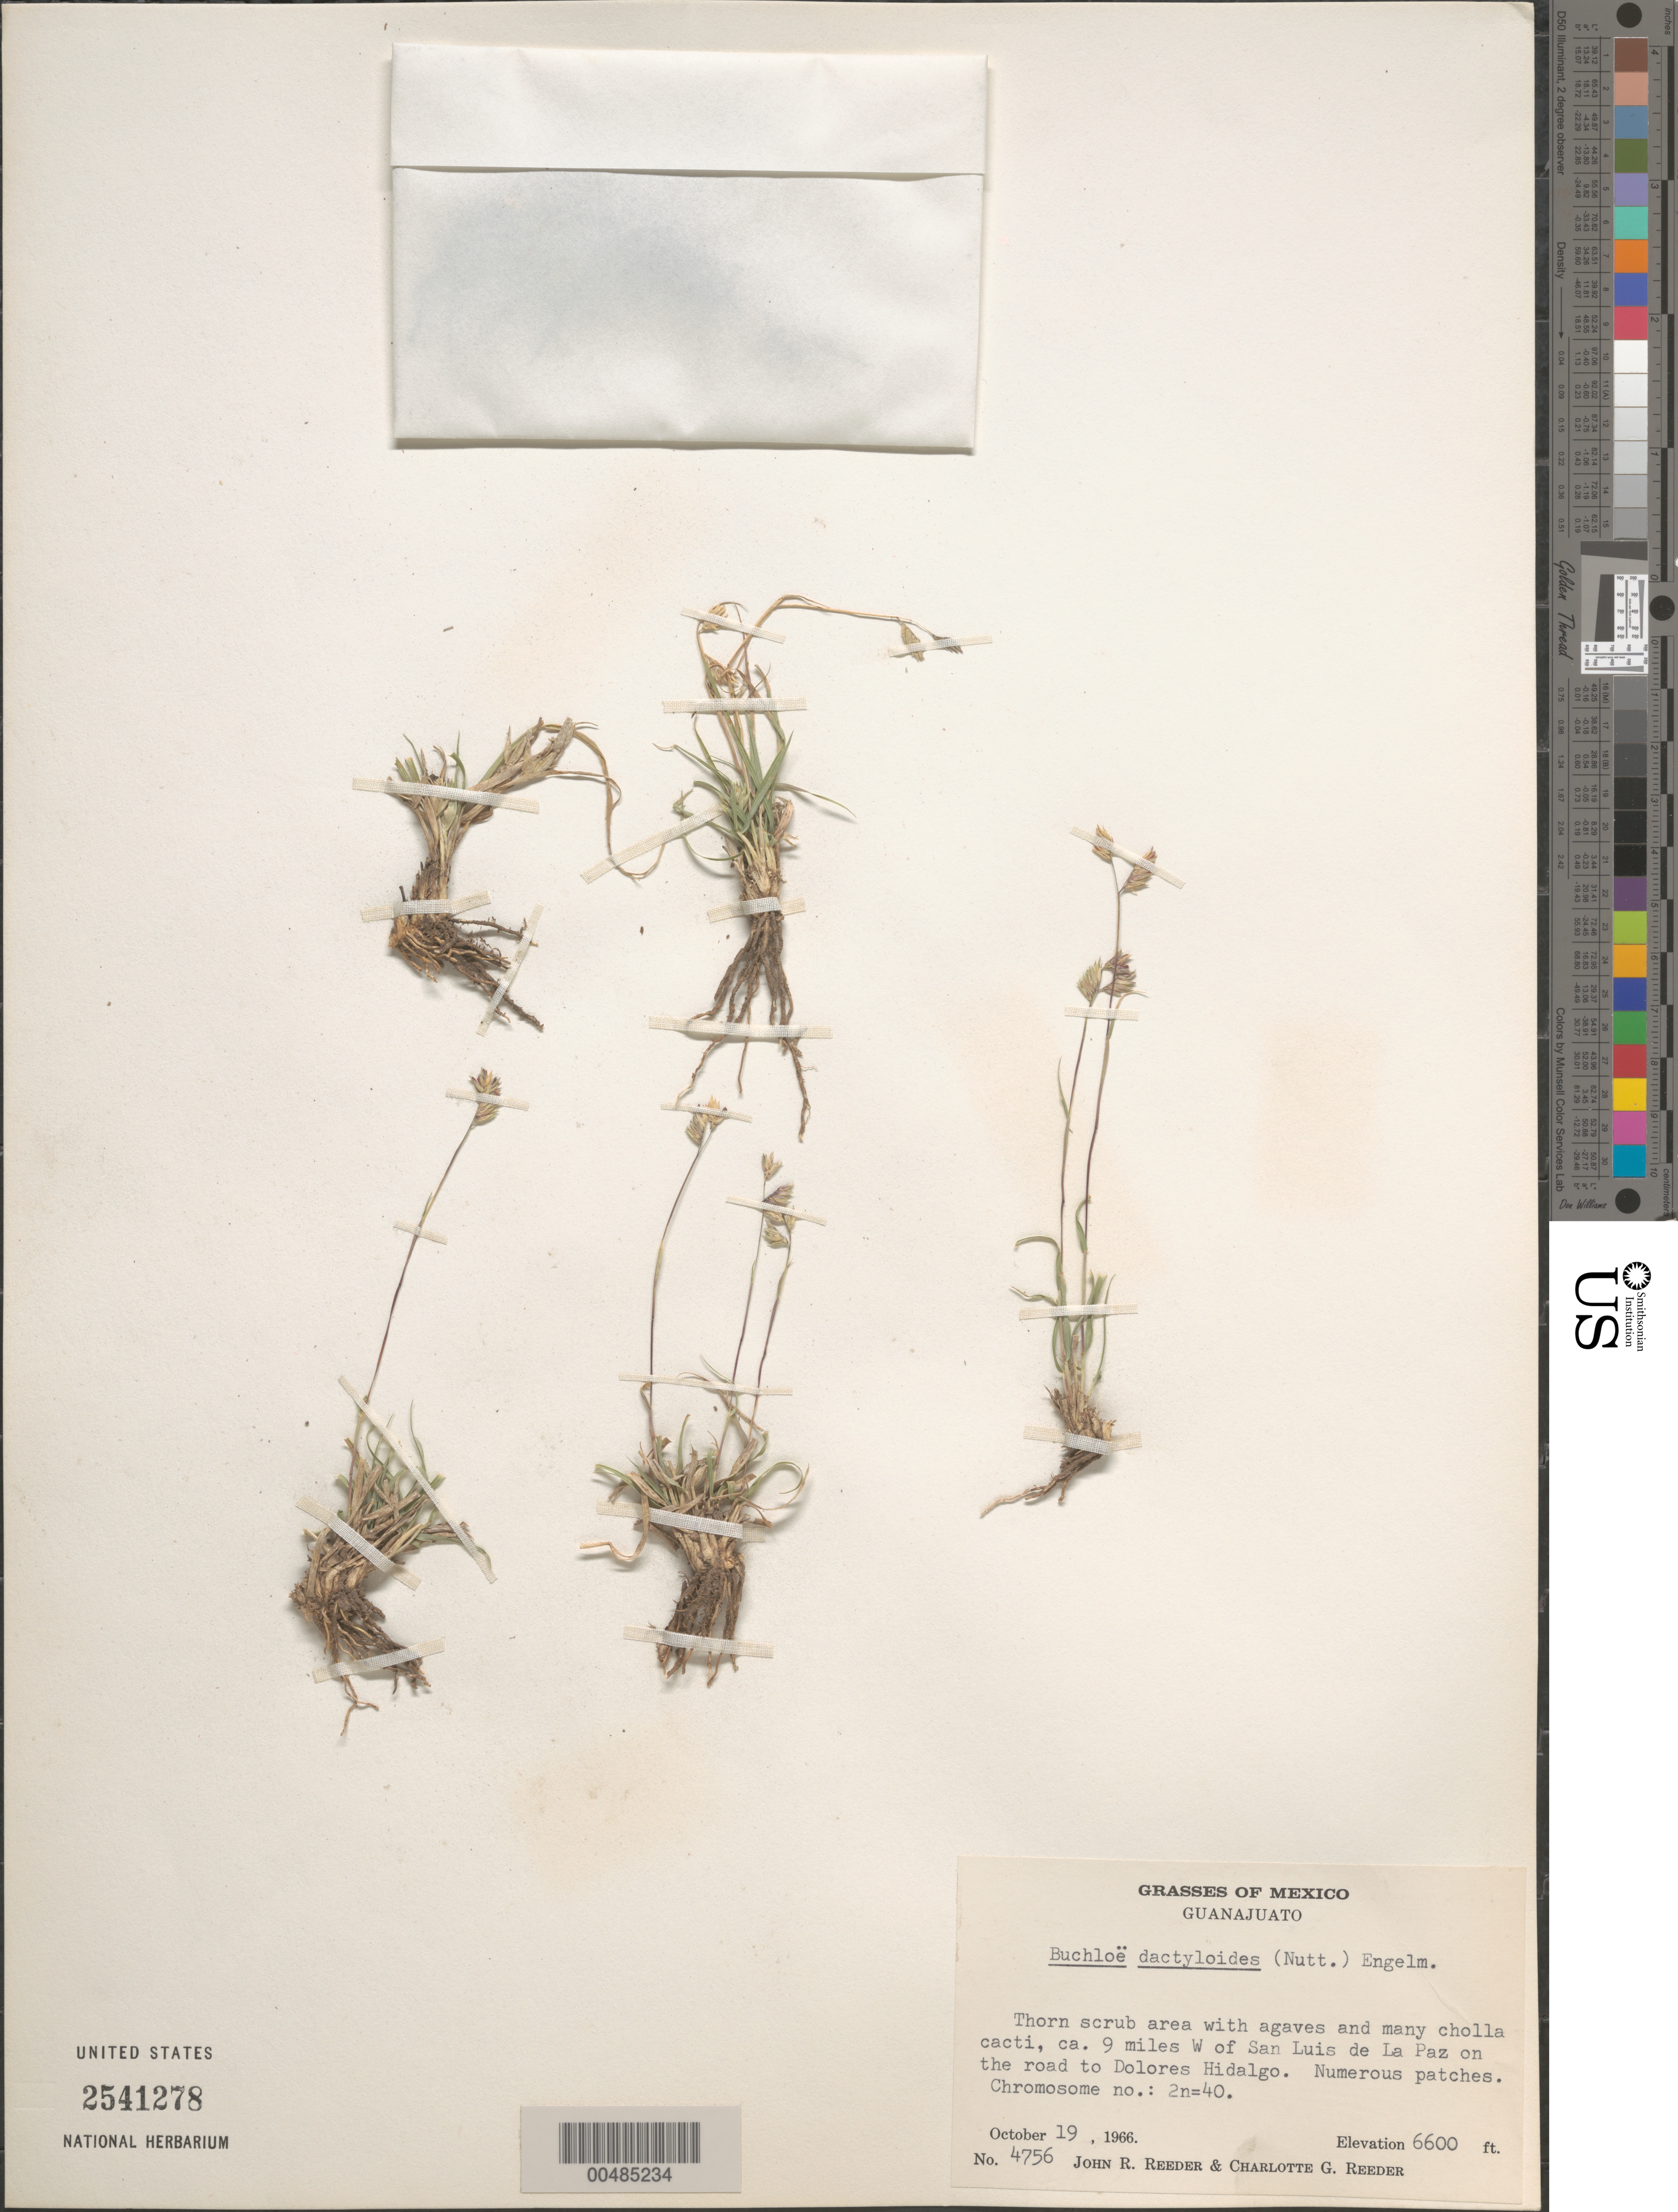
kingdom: Plantae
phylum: Tracheophyta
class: Liliopsida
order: Poales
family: Poaceae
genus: Buchloe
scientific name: Buchloe dactyloides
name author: (Nutt.) Engelm.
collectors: J. R. Reeder & C. G. Reeder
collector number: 4756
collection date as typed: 19 Oct 1966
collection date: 1966-10-19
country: Mexico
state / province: Guanajuato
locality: About 9 mi W of San Luis de la Paz on the road to Dolores Hidalgo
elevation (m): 2012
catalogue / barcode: US 2541278